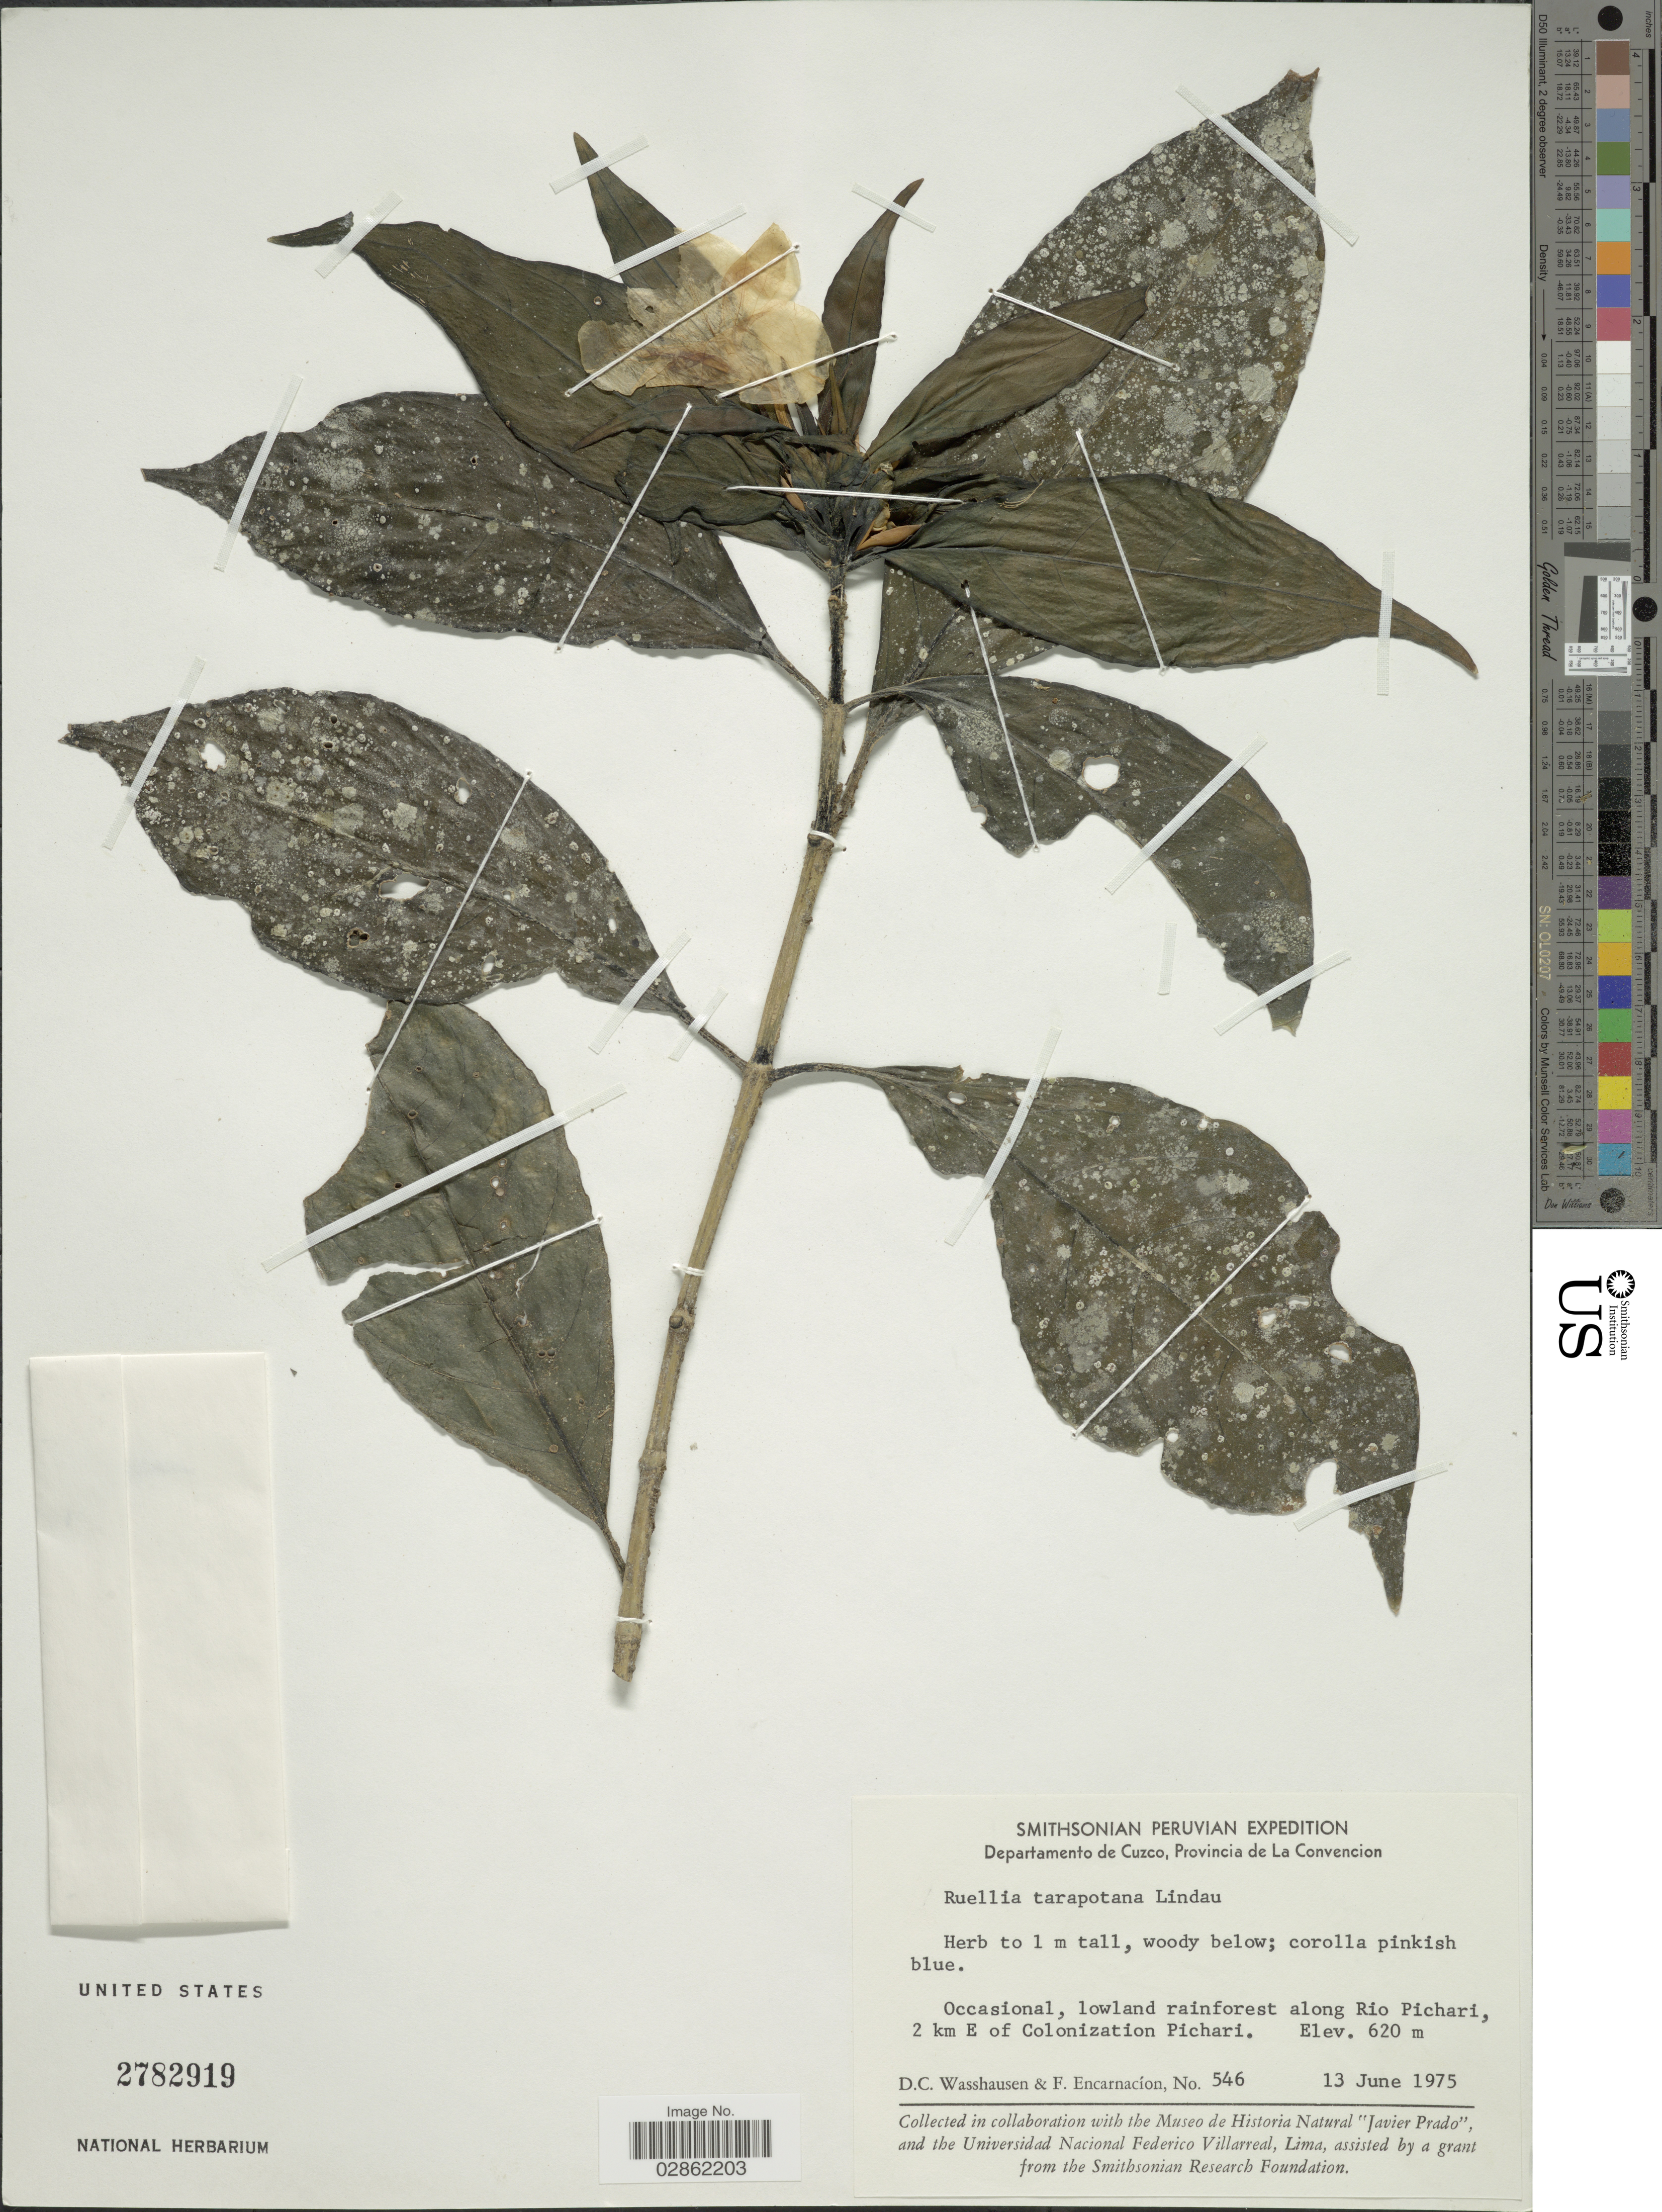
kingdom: Plantae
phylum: Tracheophyta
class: Magnoliopsida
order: Lamiales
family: Acanthaceae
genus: Ruellia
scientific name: Ruellia tarapotana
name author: Lindau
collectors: D. C. Wasshausen & F. Encarnación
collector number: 546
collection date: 1975-06-13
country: Peru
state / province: Cusco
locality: Departamento de Cuzco, Provincia de La Convencion, Occasional, lowland rainforest along Rio Pichari, 2 km E of Colonization Pichari.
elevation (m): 620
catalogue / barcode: US 2782919